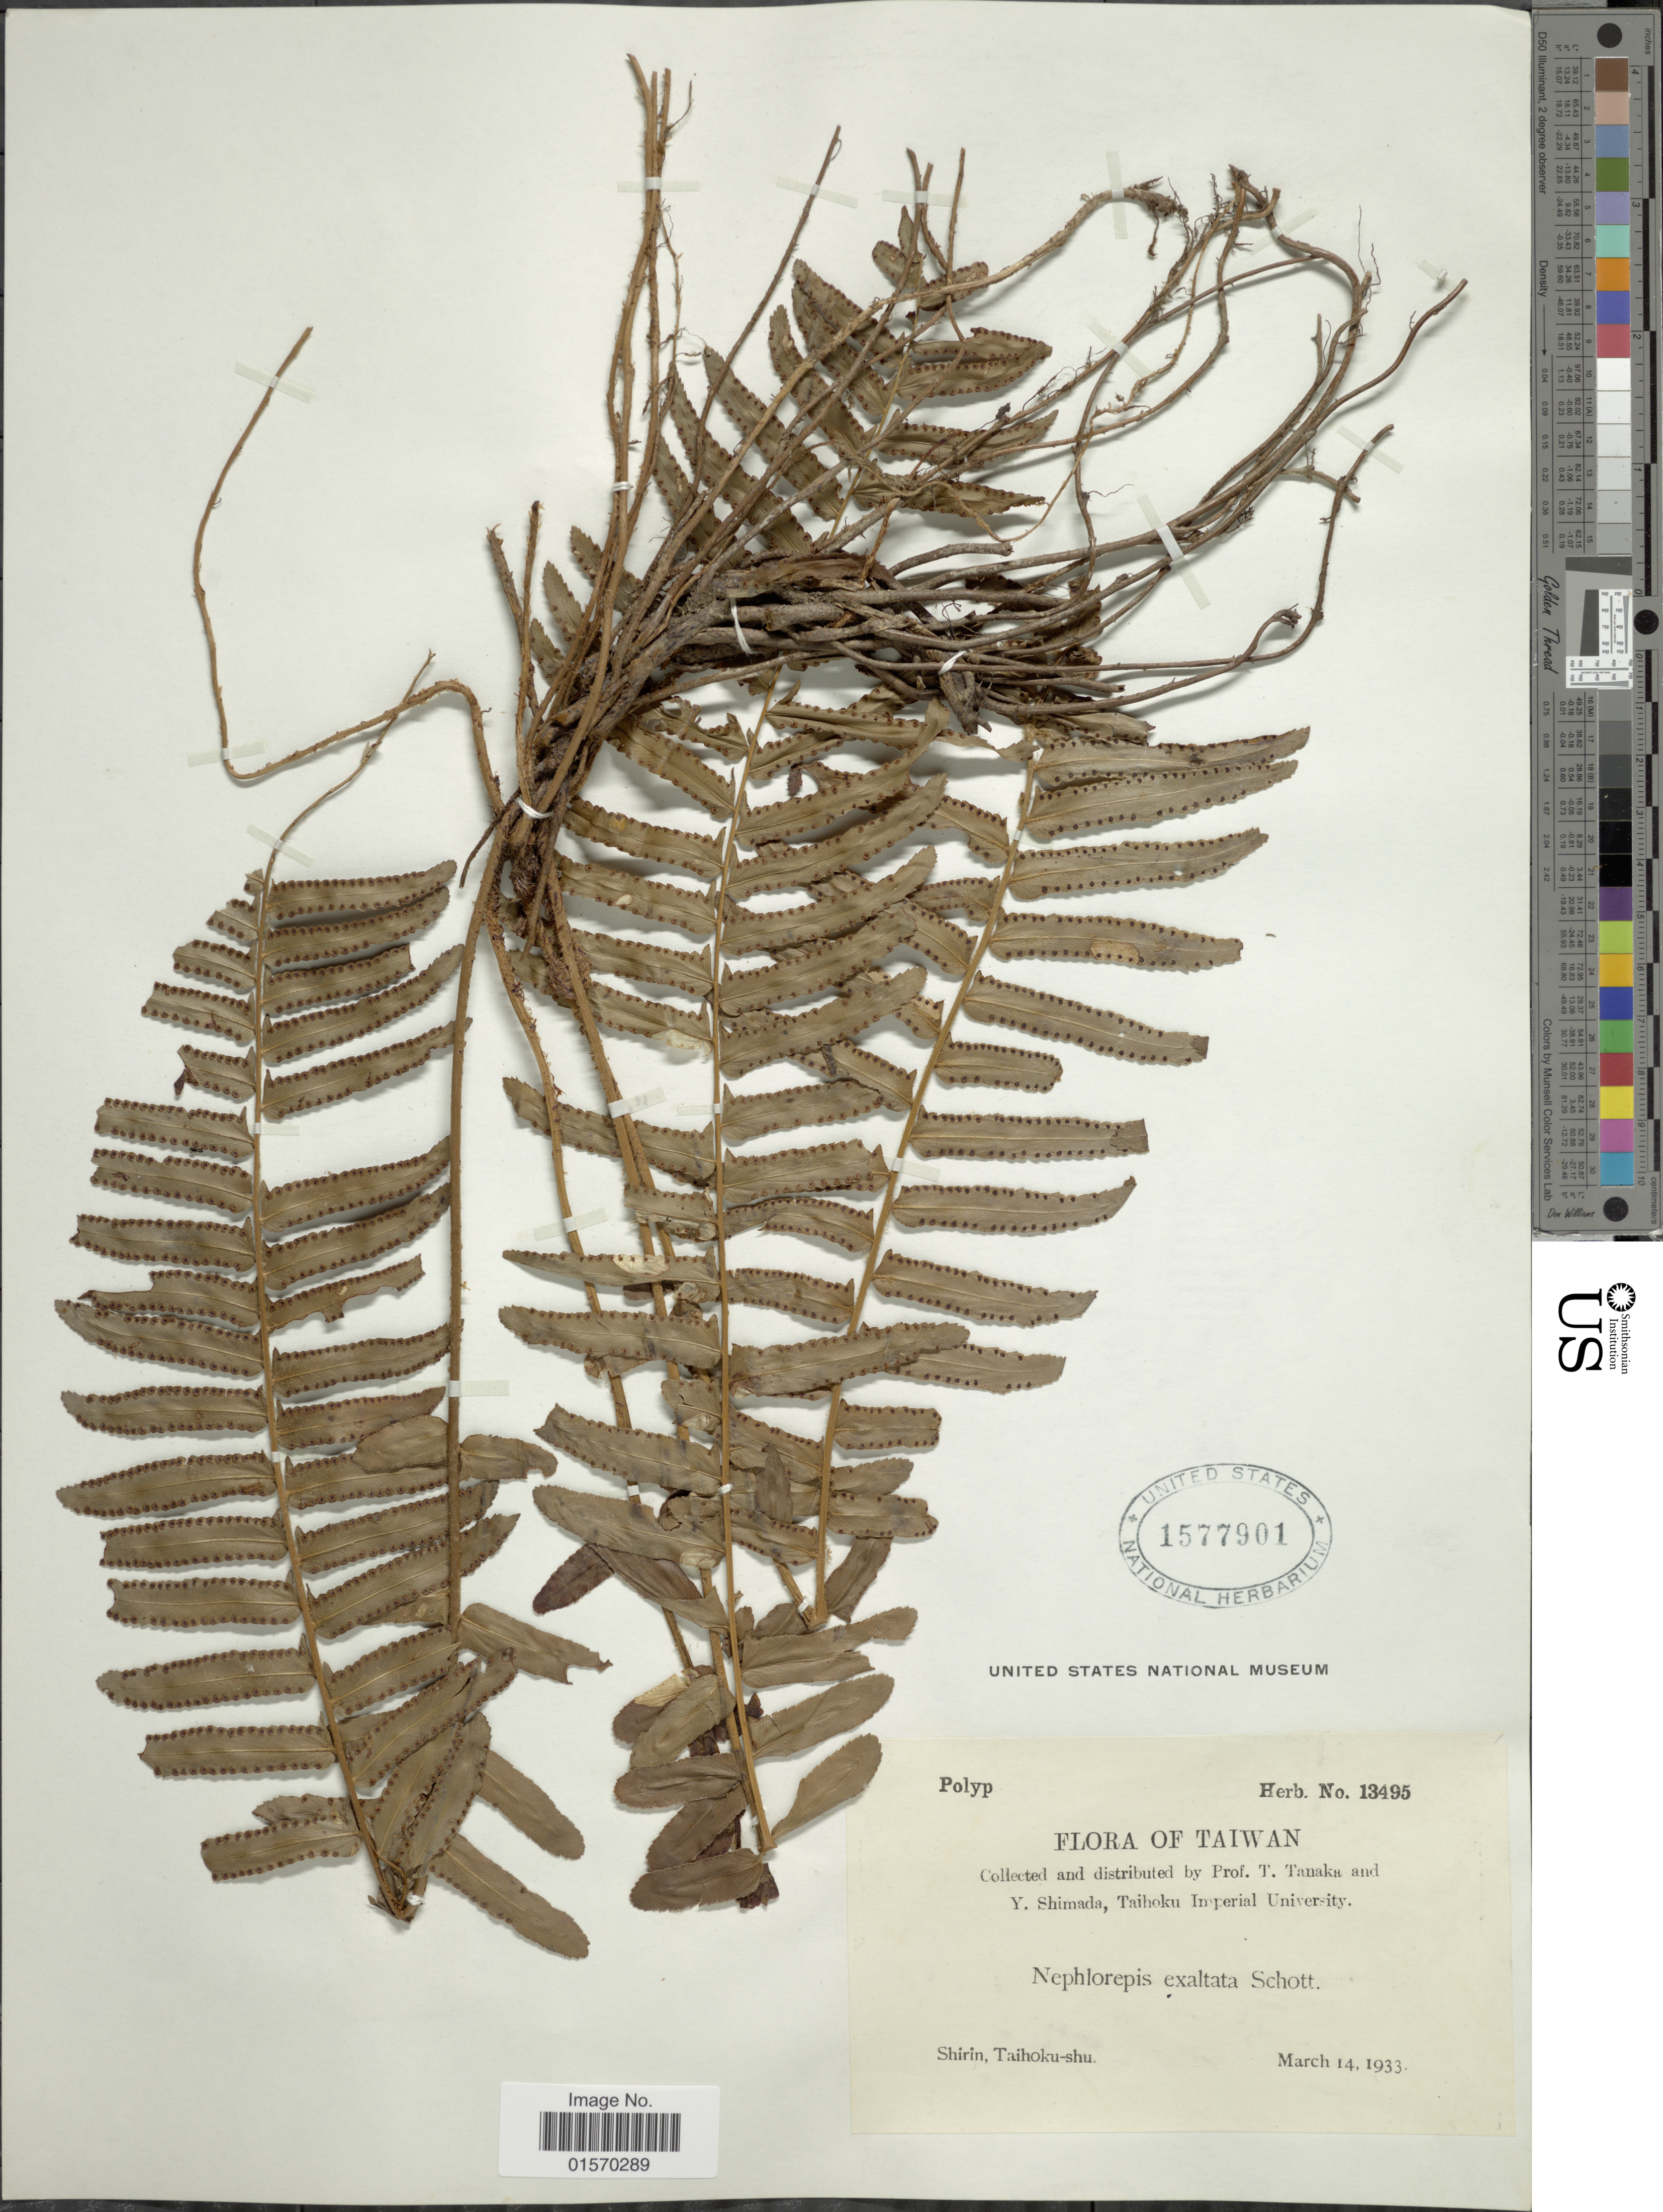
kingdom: Plantae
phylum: Tracheophyta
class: Polypodiopsida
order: Polypodiales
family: Nephrolepidaceae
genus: Nephrolepis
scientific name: Nephrolepis multiflora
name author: (Roxb.) F.M. Jarrett ex C.V. Morton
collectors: T. Tanaka & Y. Shimada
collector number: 13495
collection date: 1933-03-14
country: Taiwan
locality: Shirin, Taihoku-shu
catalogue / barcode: US 1577901